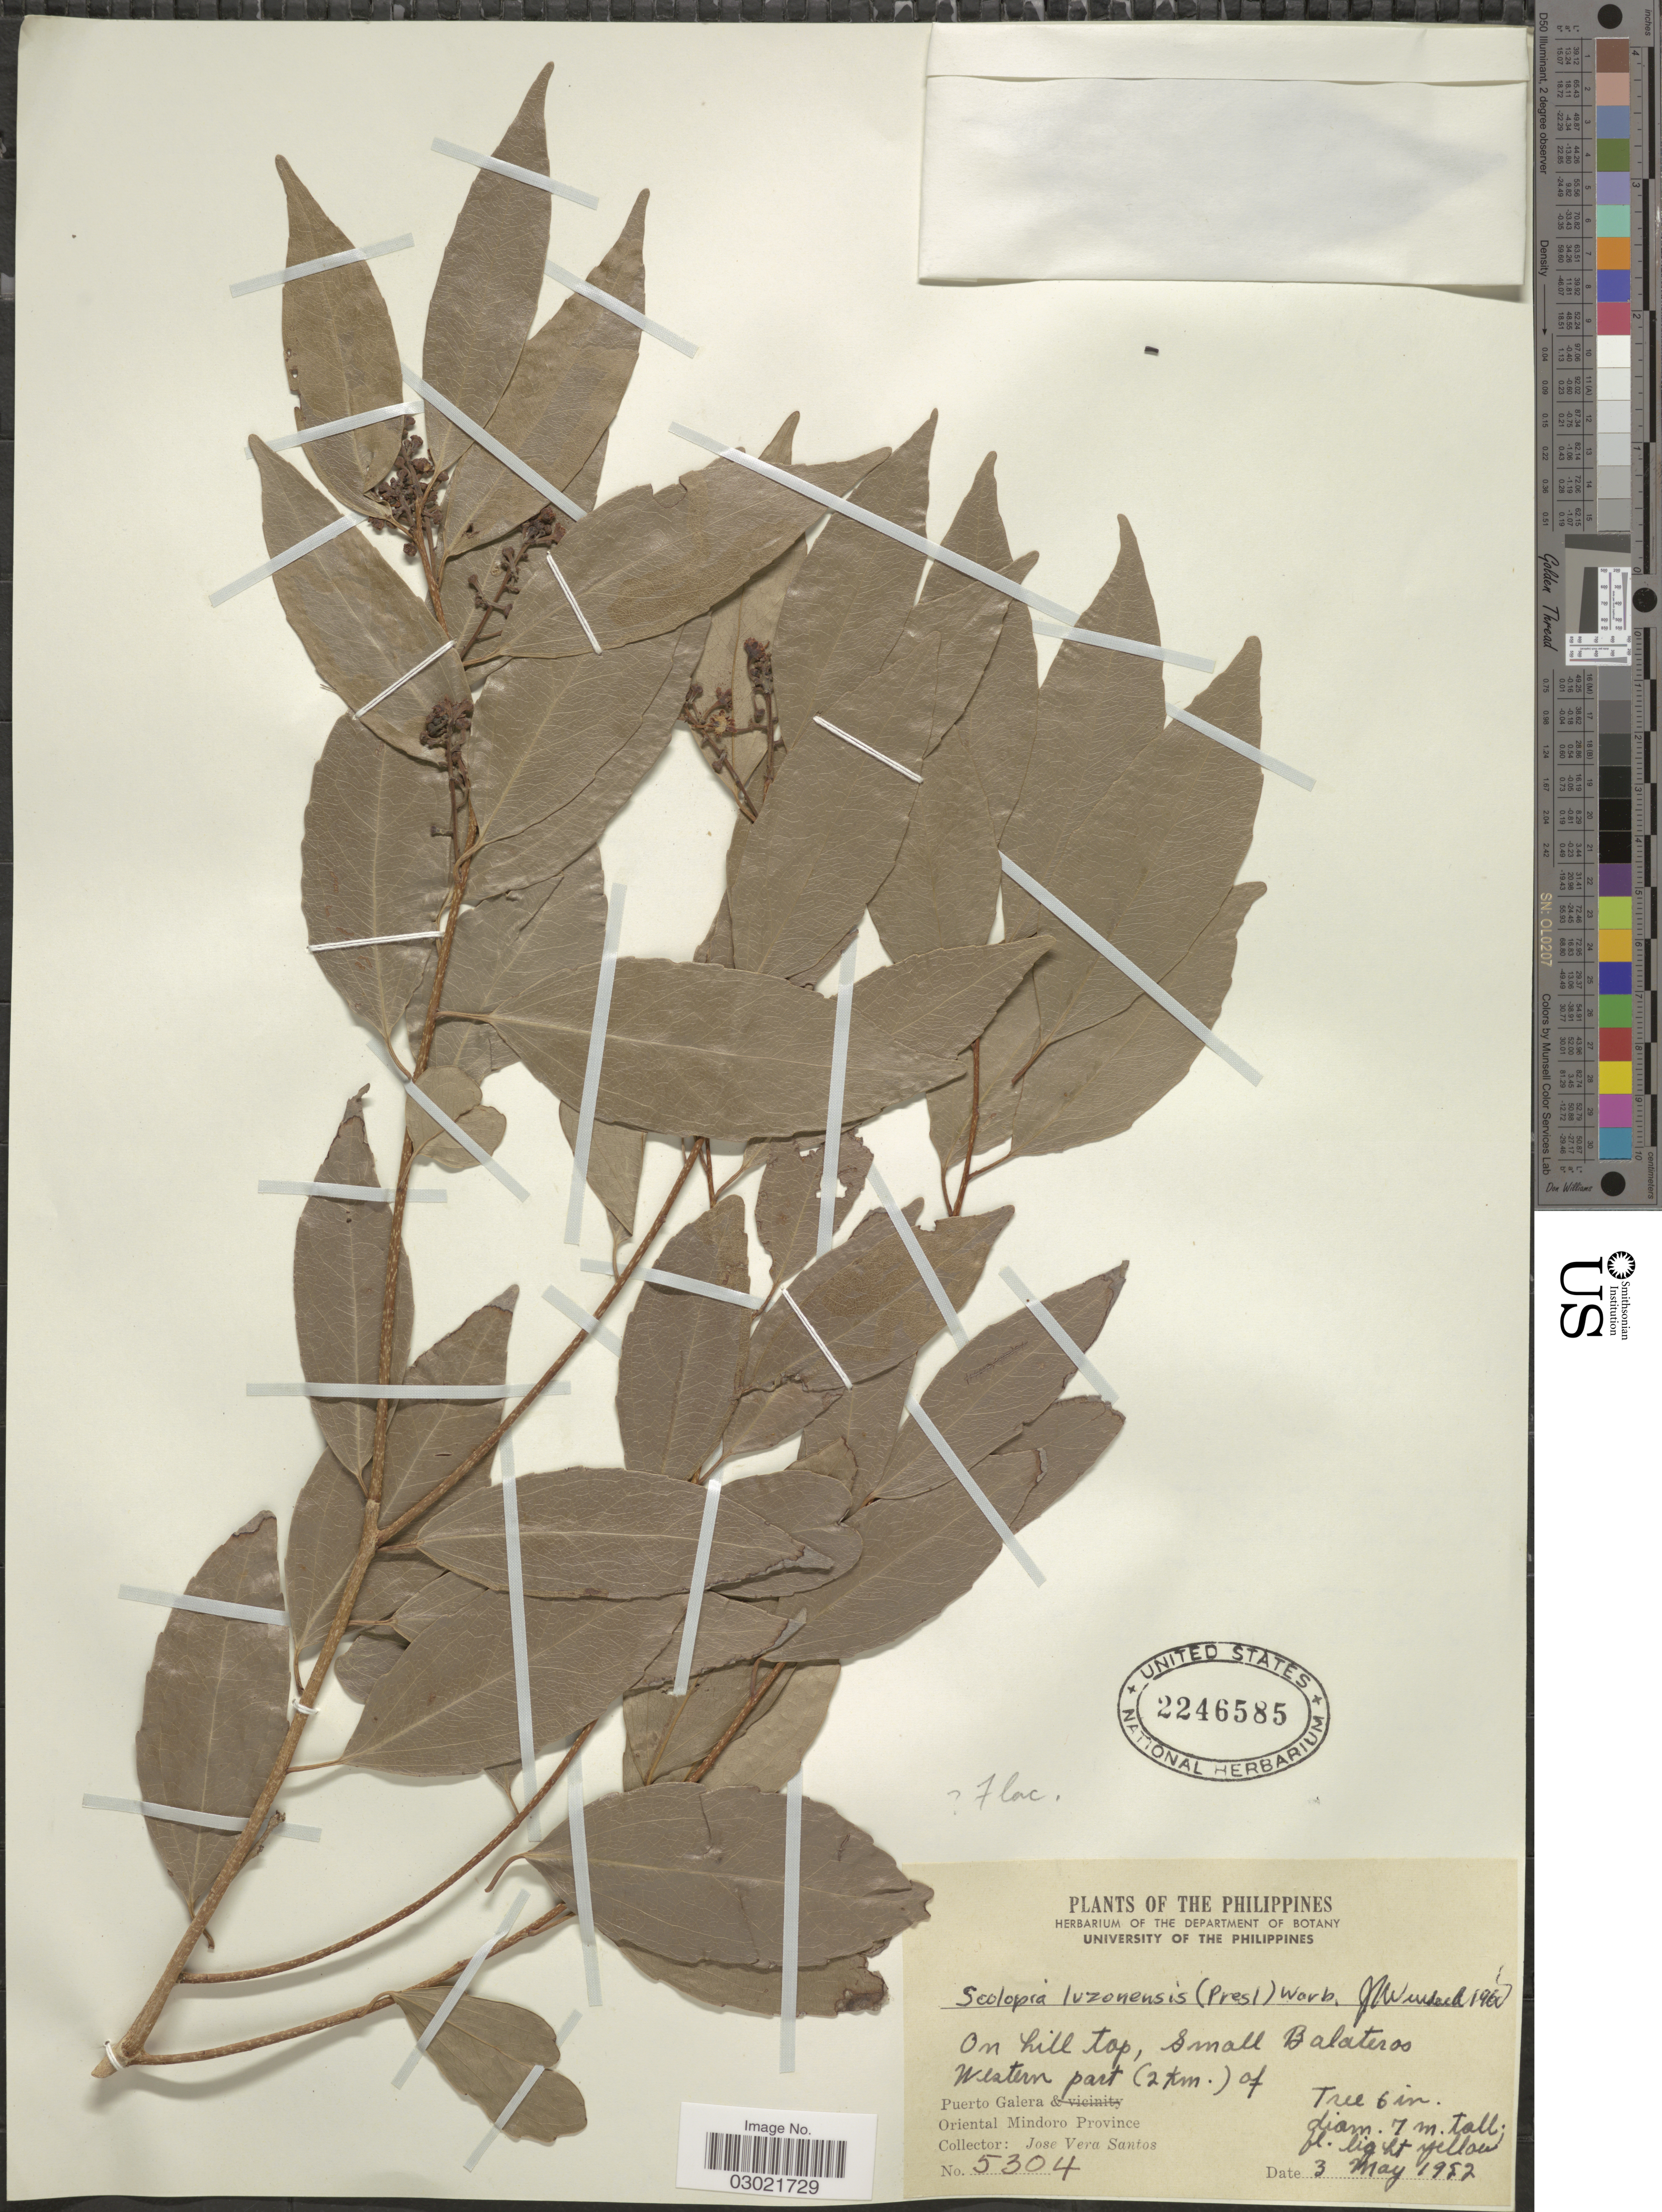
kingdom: Plantae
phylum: Tracheophyta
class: Magnoliopsida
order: Malpighiales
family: Salicaceae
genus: Scolopia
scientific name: Scolopia luzonensis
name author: (C. Presl) Warb.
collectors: J. Santos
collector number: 5304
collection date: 1952-05-03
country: Philippines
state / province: Mimaropa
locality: On hill top, small Balateros Wastern part (2 km.) of Puerto Galer. Oriental Mindoro Province.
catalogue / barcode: US 2246585